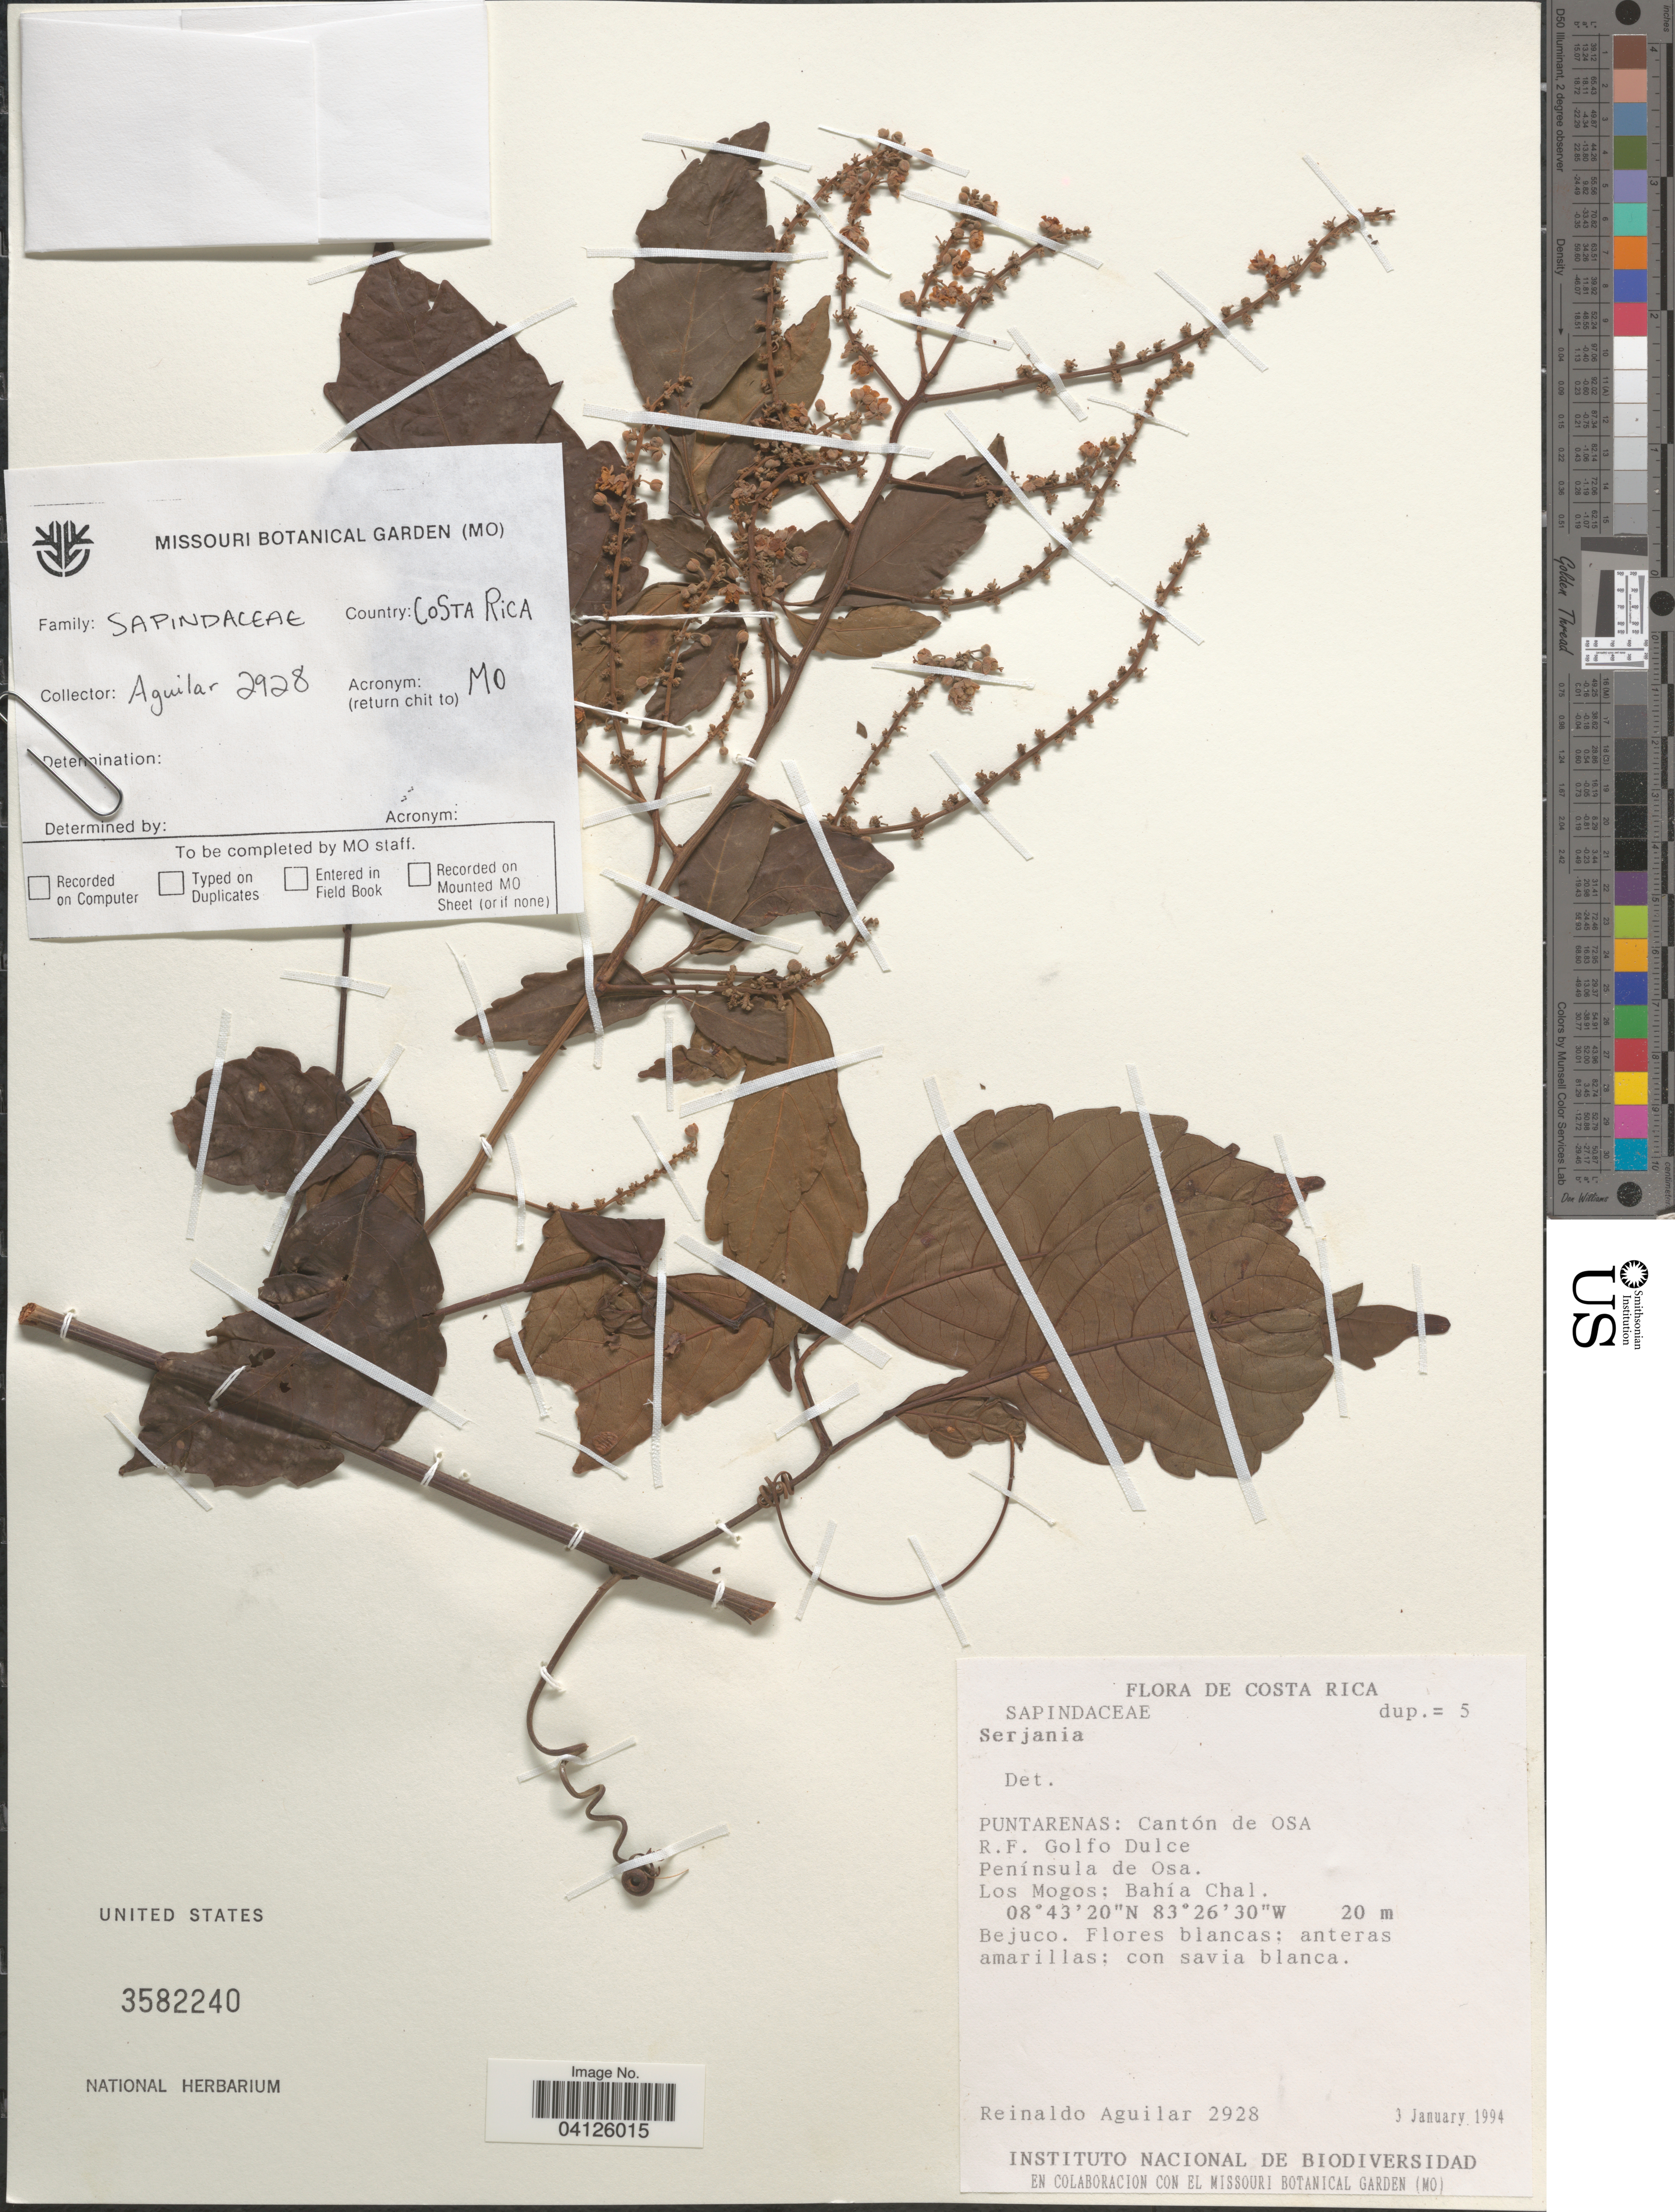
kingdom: Plantae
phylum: Tracheophyta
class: Magnoliopsida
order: Sapindales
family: Sapindaceae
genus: Serjania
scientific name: Serjania pyramidata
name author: Radlk.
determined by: Acevedo-Rodriguez, P., (US), Smithsonian Institution - National Museum of Natural History (UNITED STATES)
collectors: R. Aguilasr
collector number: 2928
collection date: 1994-01-03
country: Costa Rica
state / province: Puntarenas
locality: Cantón de OSA. R.F. Golfo Dulce. Península de OSa. Los Mogos: Bahía Chal.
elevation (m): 20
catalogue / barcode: US 3582240